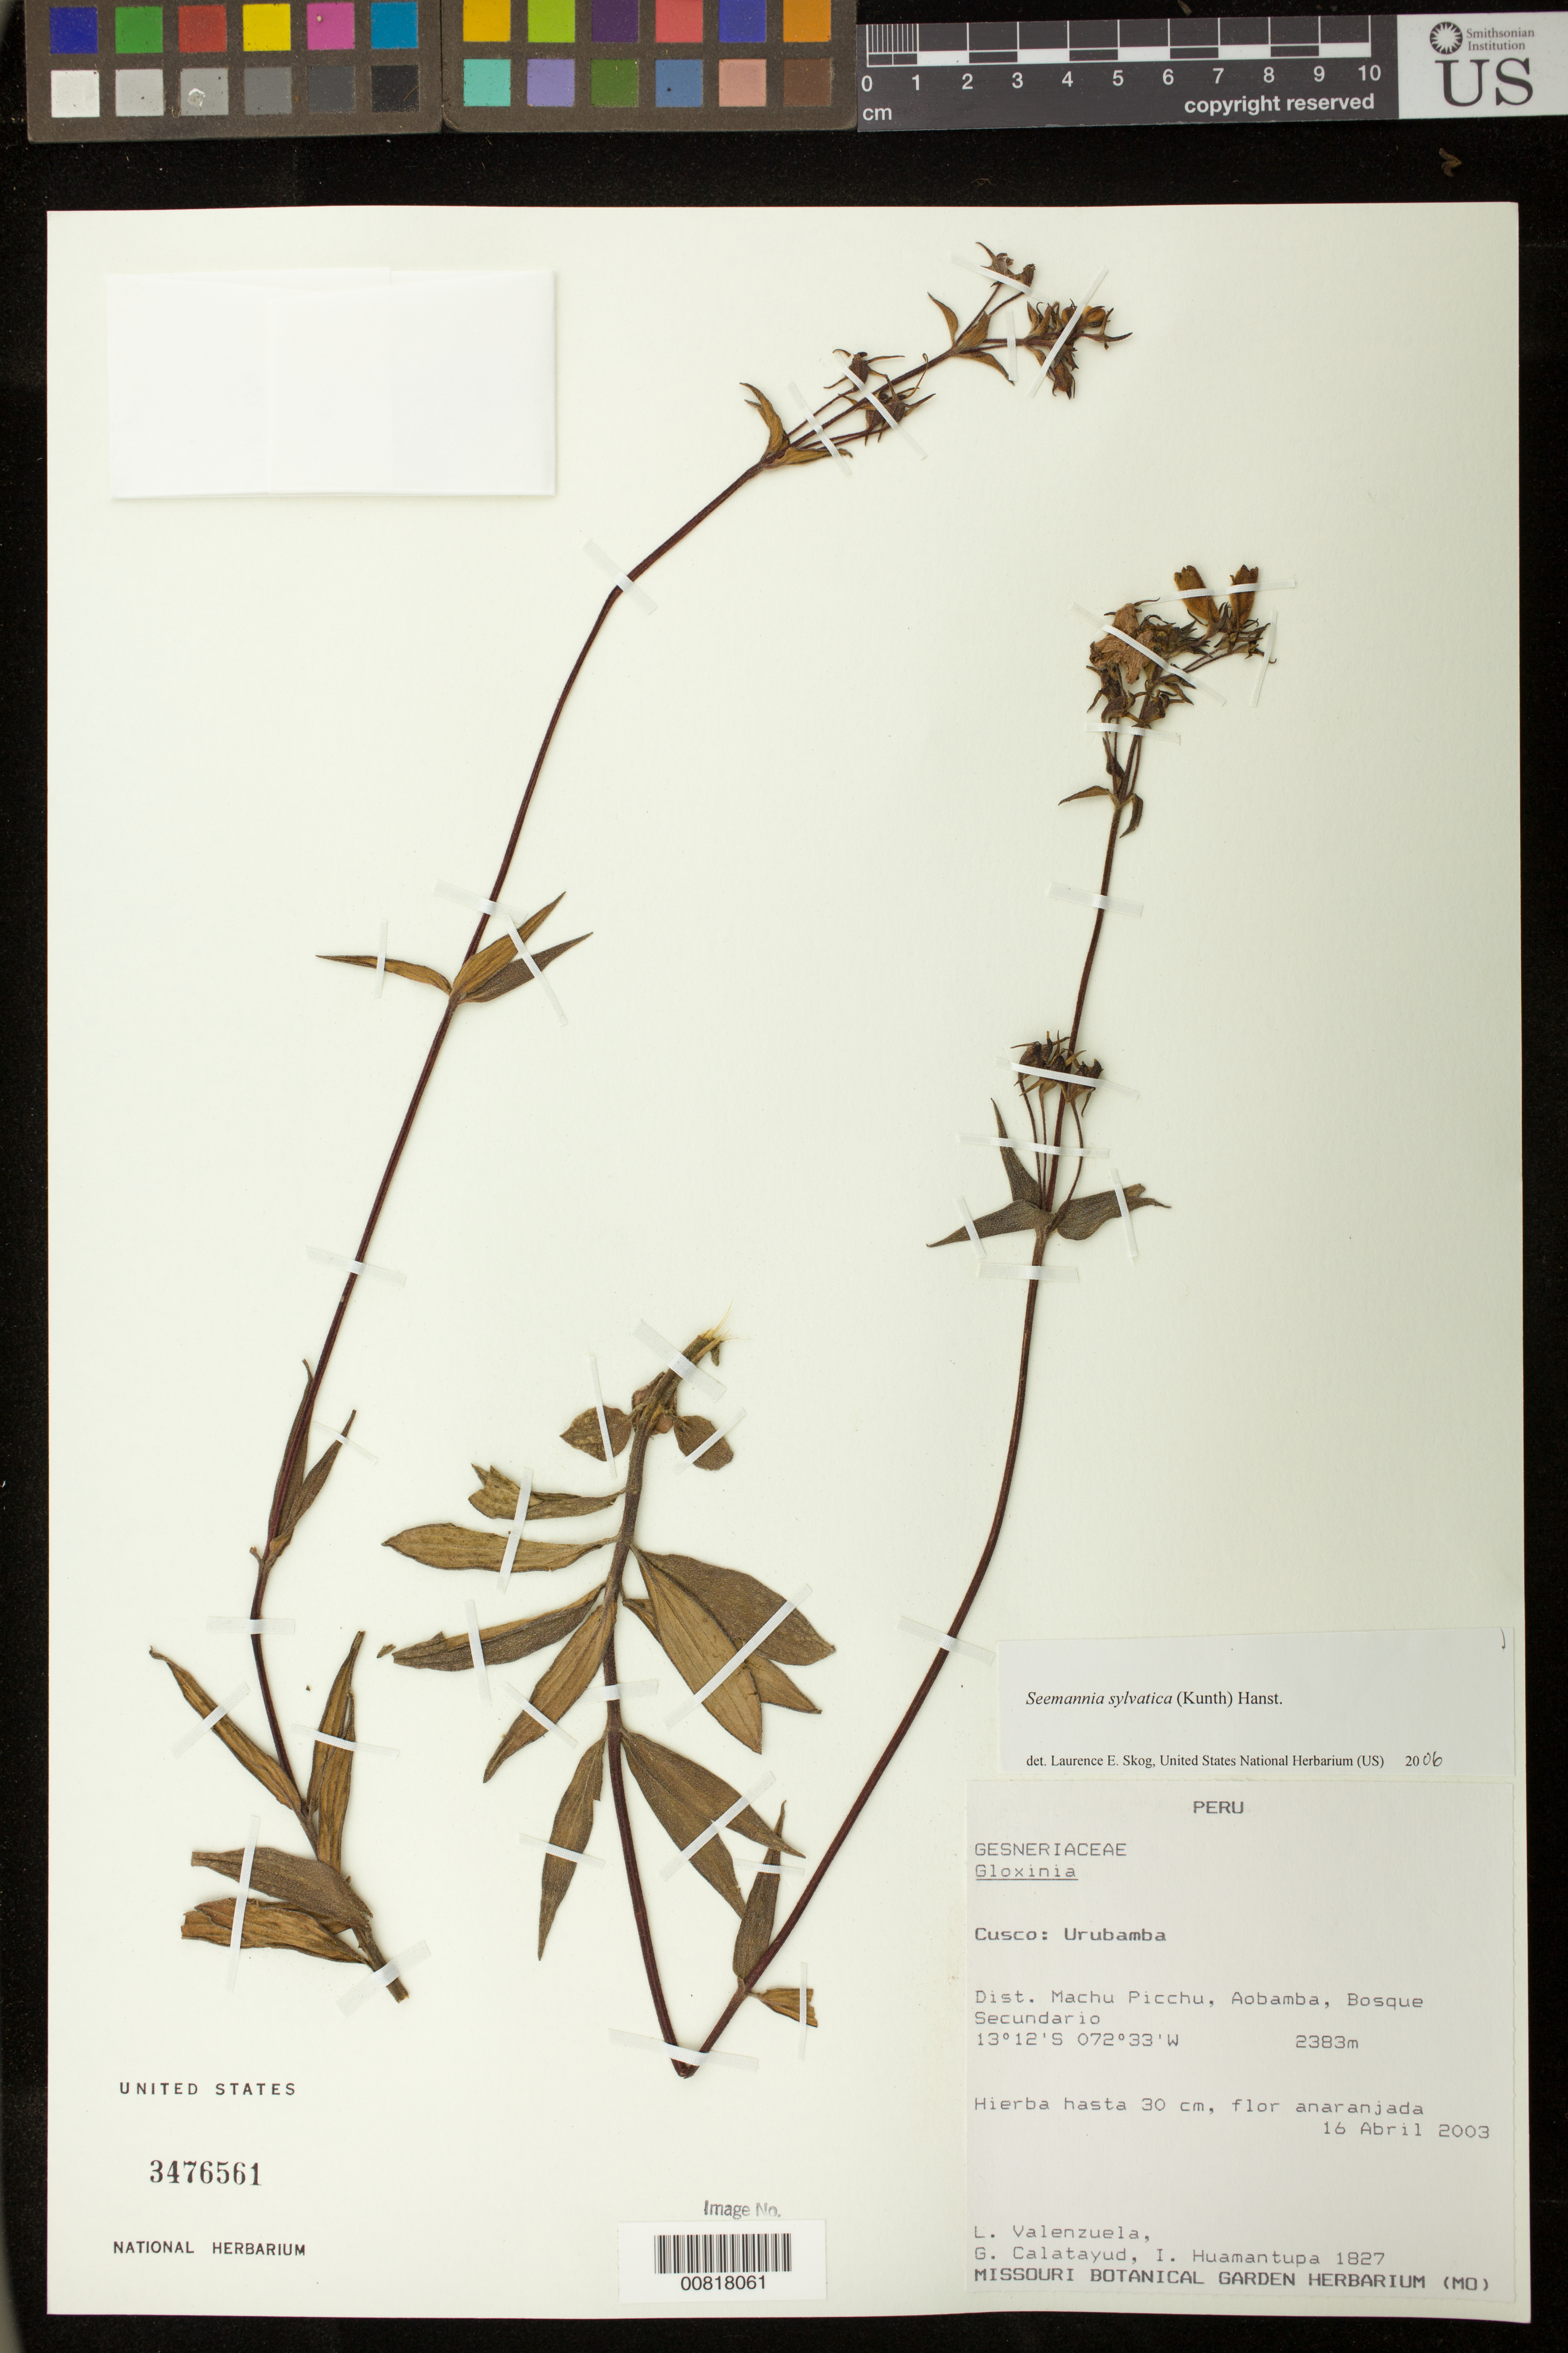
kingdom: Plantae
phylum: Tracheophyta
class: Magnoliopsida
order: Lamiales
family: Gesneriaceae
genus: Seemannia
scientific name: Seemannia sylvatica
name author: (Kunth) Hanst.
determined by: Skog, Laurence E.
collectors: L. Valenzuela, G. Calatayud & I. Huamantupa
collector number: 1827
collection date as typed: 16 Apr 2003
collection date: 2003-04-16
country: Peru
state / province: Cusco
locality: Cusco: Urubamba. Dist. Machu Picchu, Aobamba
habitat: Bosque secundario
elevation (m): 2383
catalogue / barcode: US 3476561